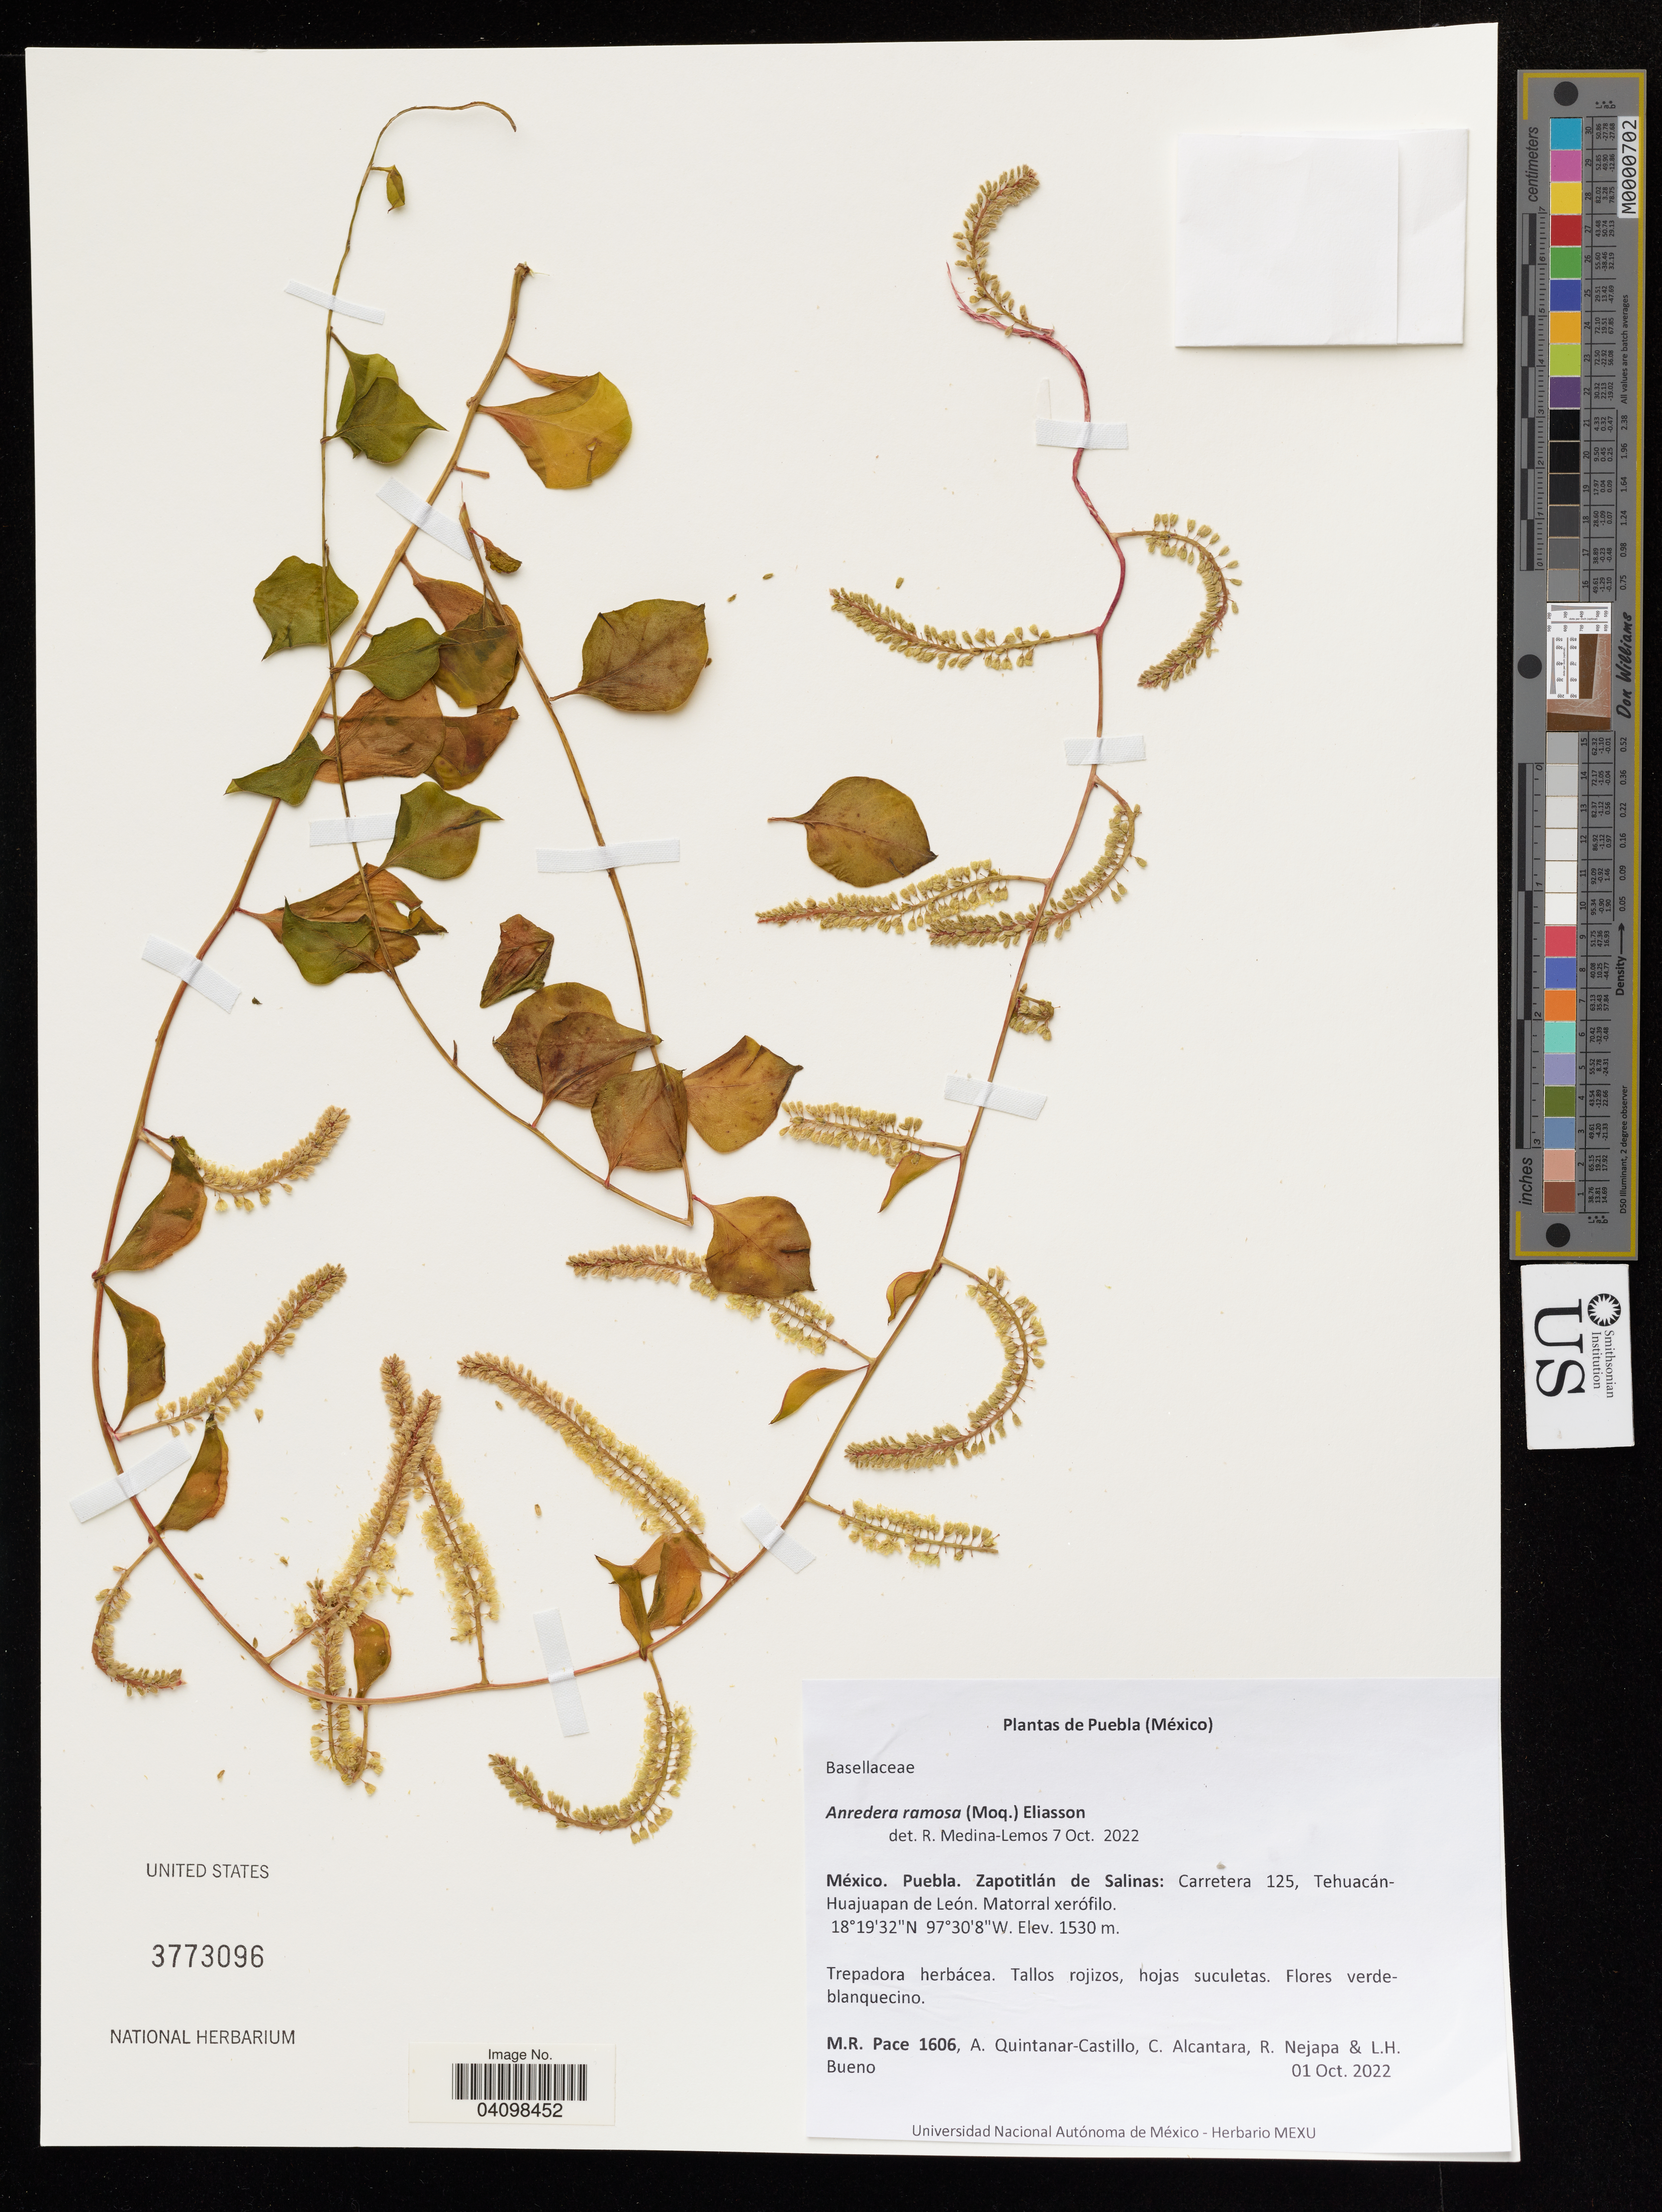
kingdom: Plantae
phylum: Tracheophyta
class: Magnoliopsida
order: Caryophyllales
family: Basellaceae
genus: Anredera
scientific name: Anredera ramosa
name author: (Moq.) Eliasson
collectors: M. Pace, A. Quintanar Castillo, C. Alcantara & R. Nejapa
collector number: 1606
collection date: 2022-10-01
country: Mexico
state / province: Puebla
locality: Zapotitlán de Salinas: Carretera 125, Tehuacán-Huajuapan de León. Matorral xerófilo.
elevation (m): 1530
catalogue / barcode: US 3773096